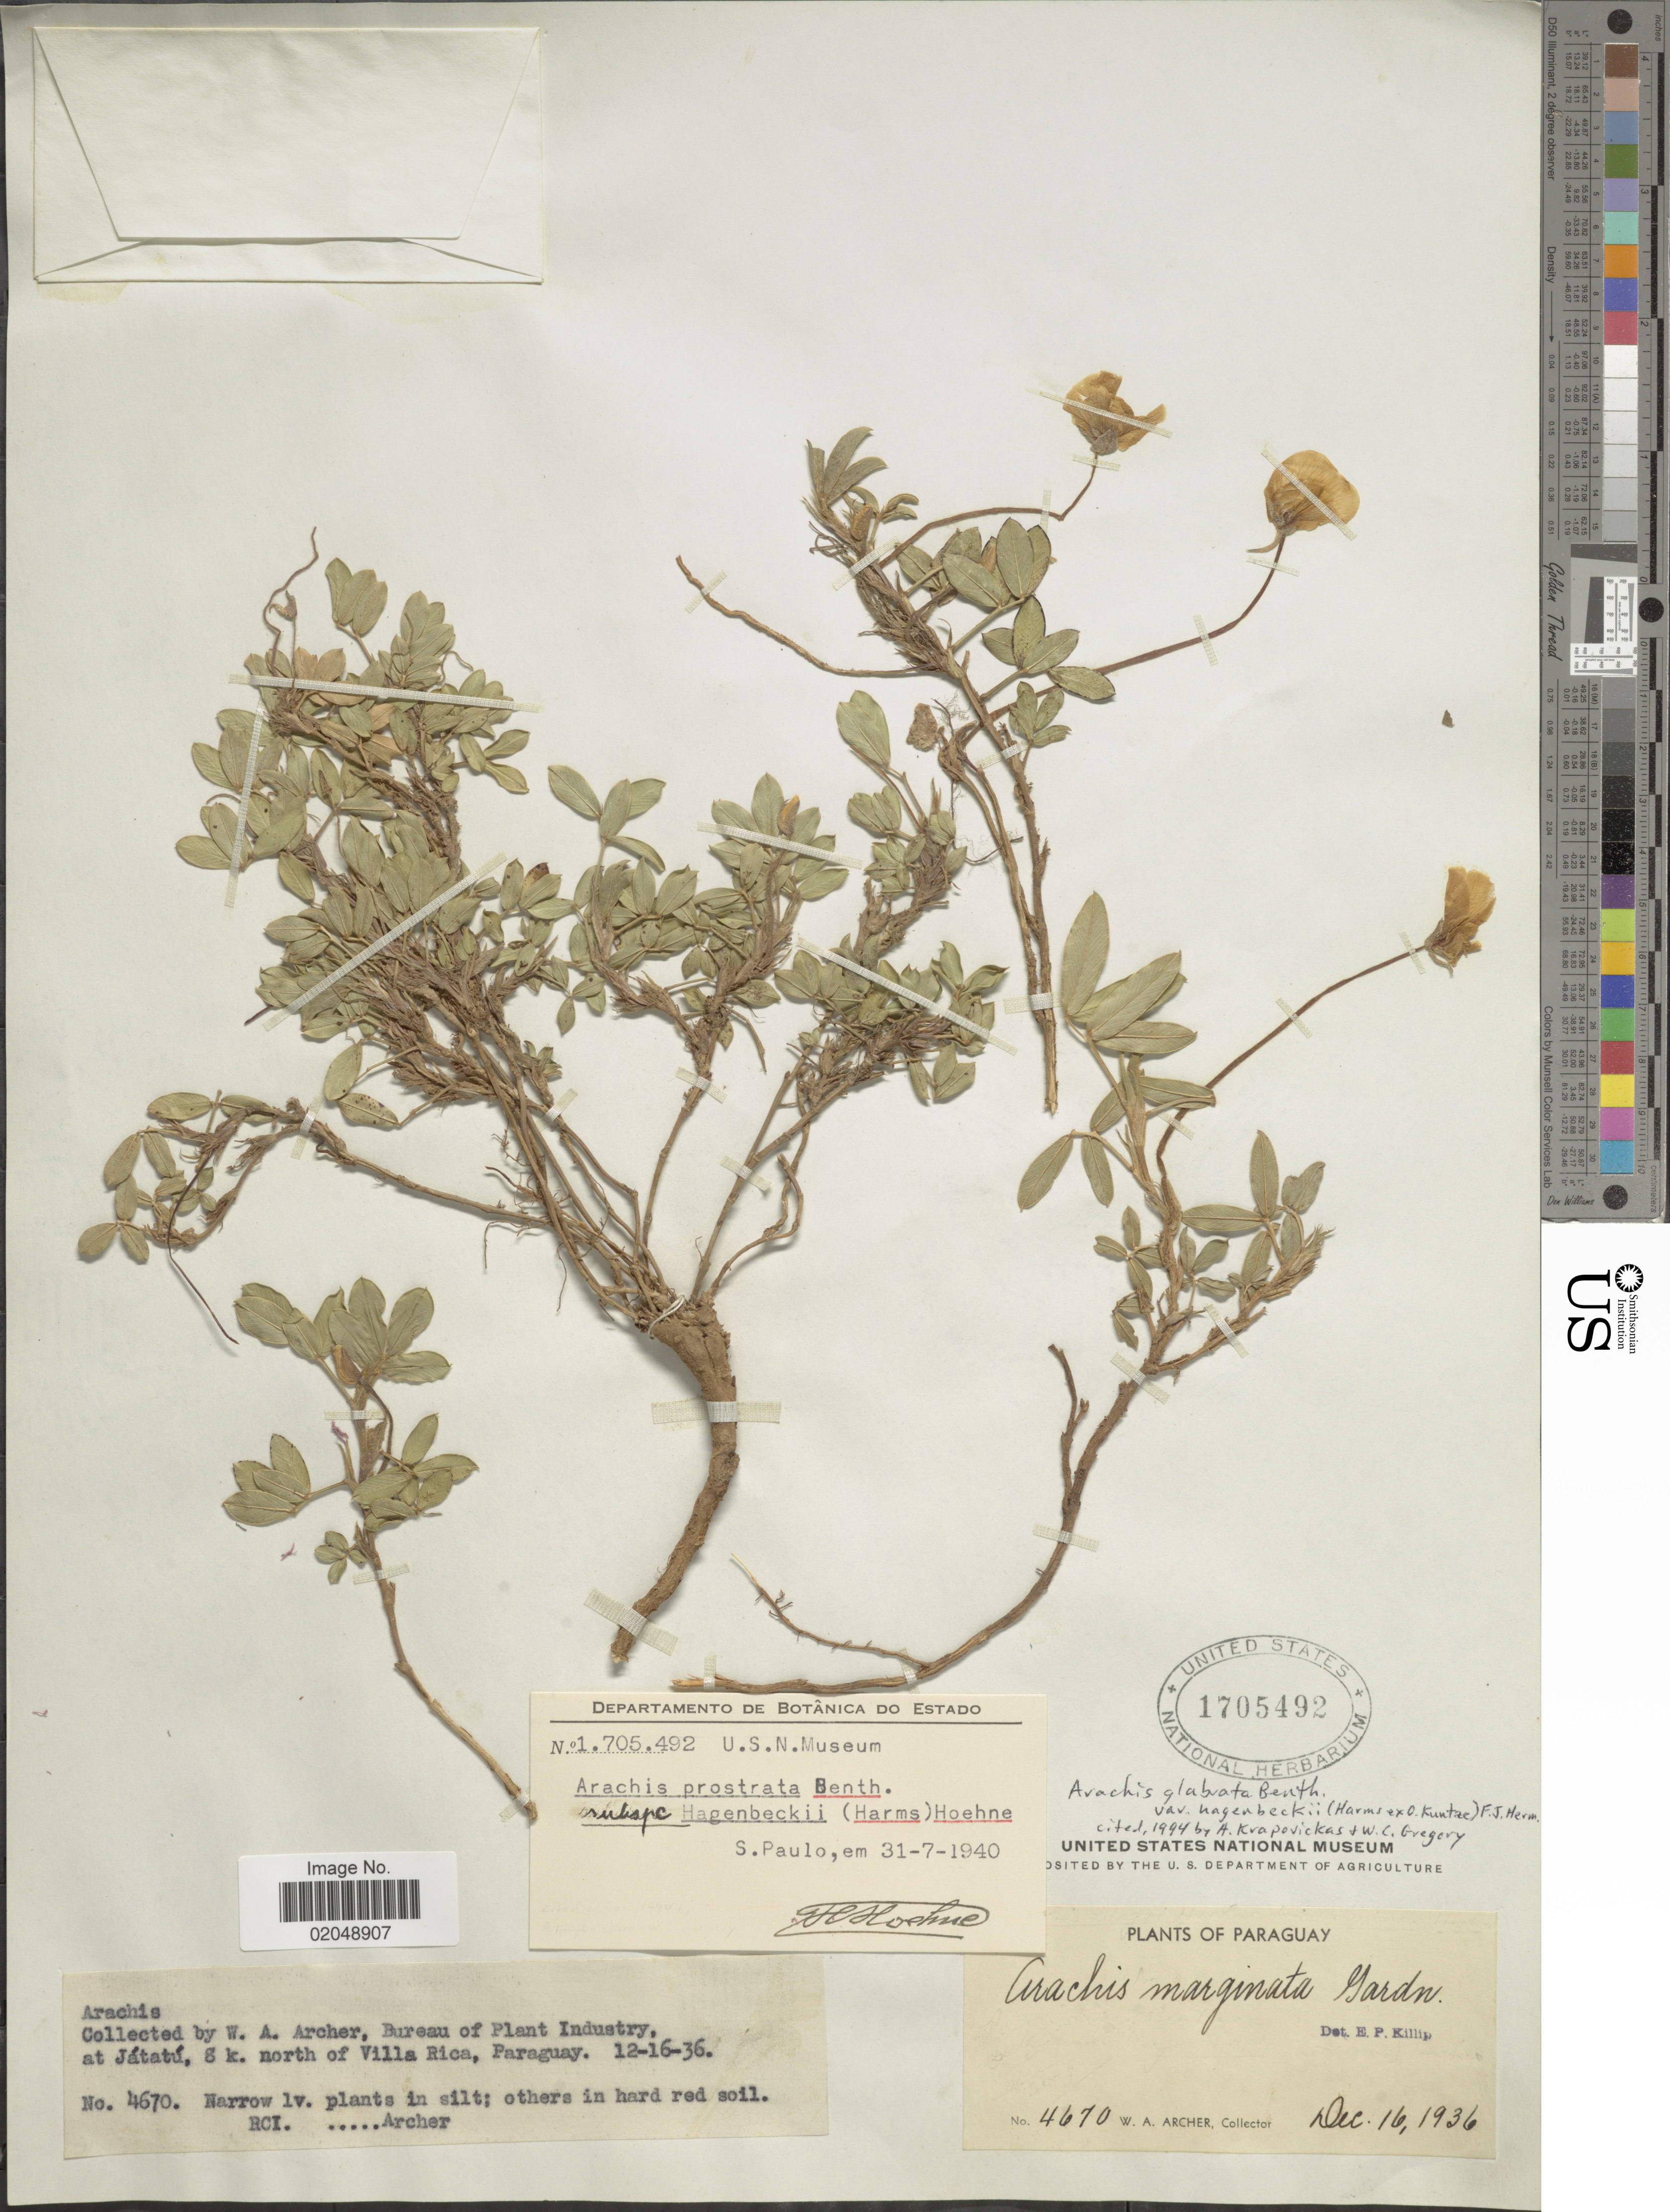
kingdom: Plantae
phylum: Tracheophyta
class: Magnoliopsida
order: Fabales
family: Fabaceae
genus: Arachis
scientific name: Arachis glabrata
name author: Benth.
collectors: W. A. Archer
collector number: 4670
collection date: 1936-12-16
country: Paraguay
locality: Bureau of Plant Industry, at Játatú, 8 k north of Villa Rica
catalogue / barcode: US 1705492